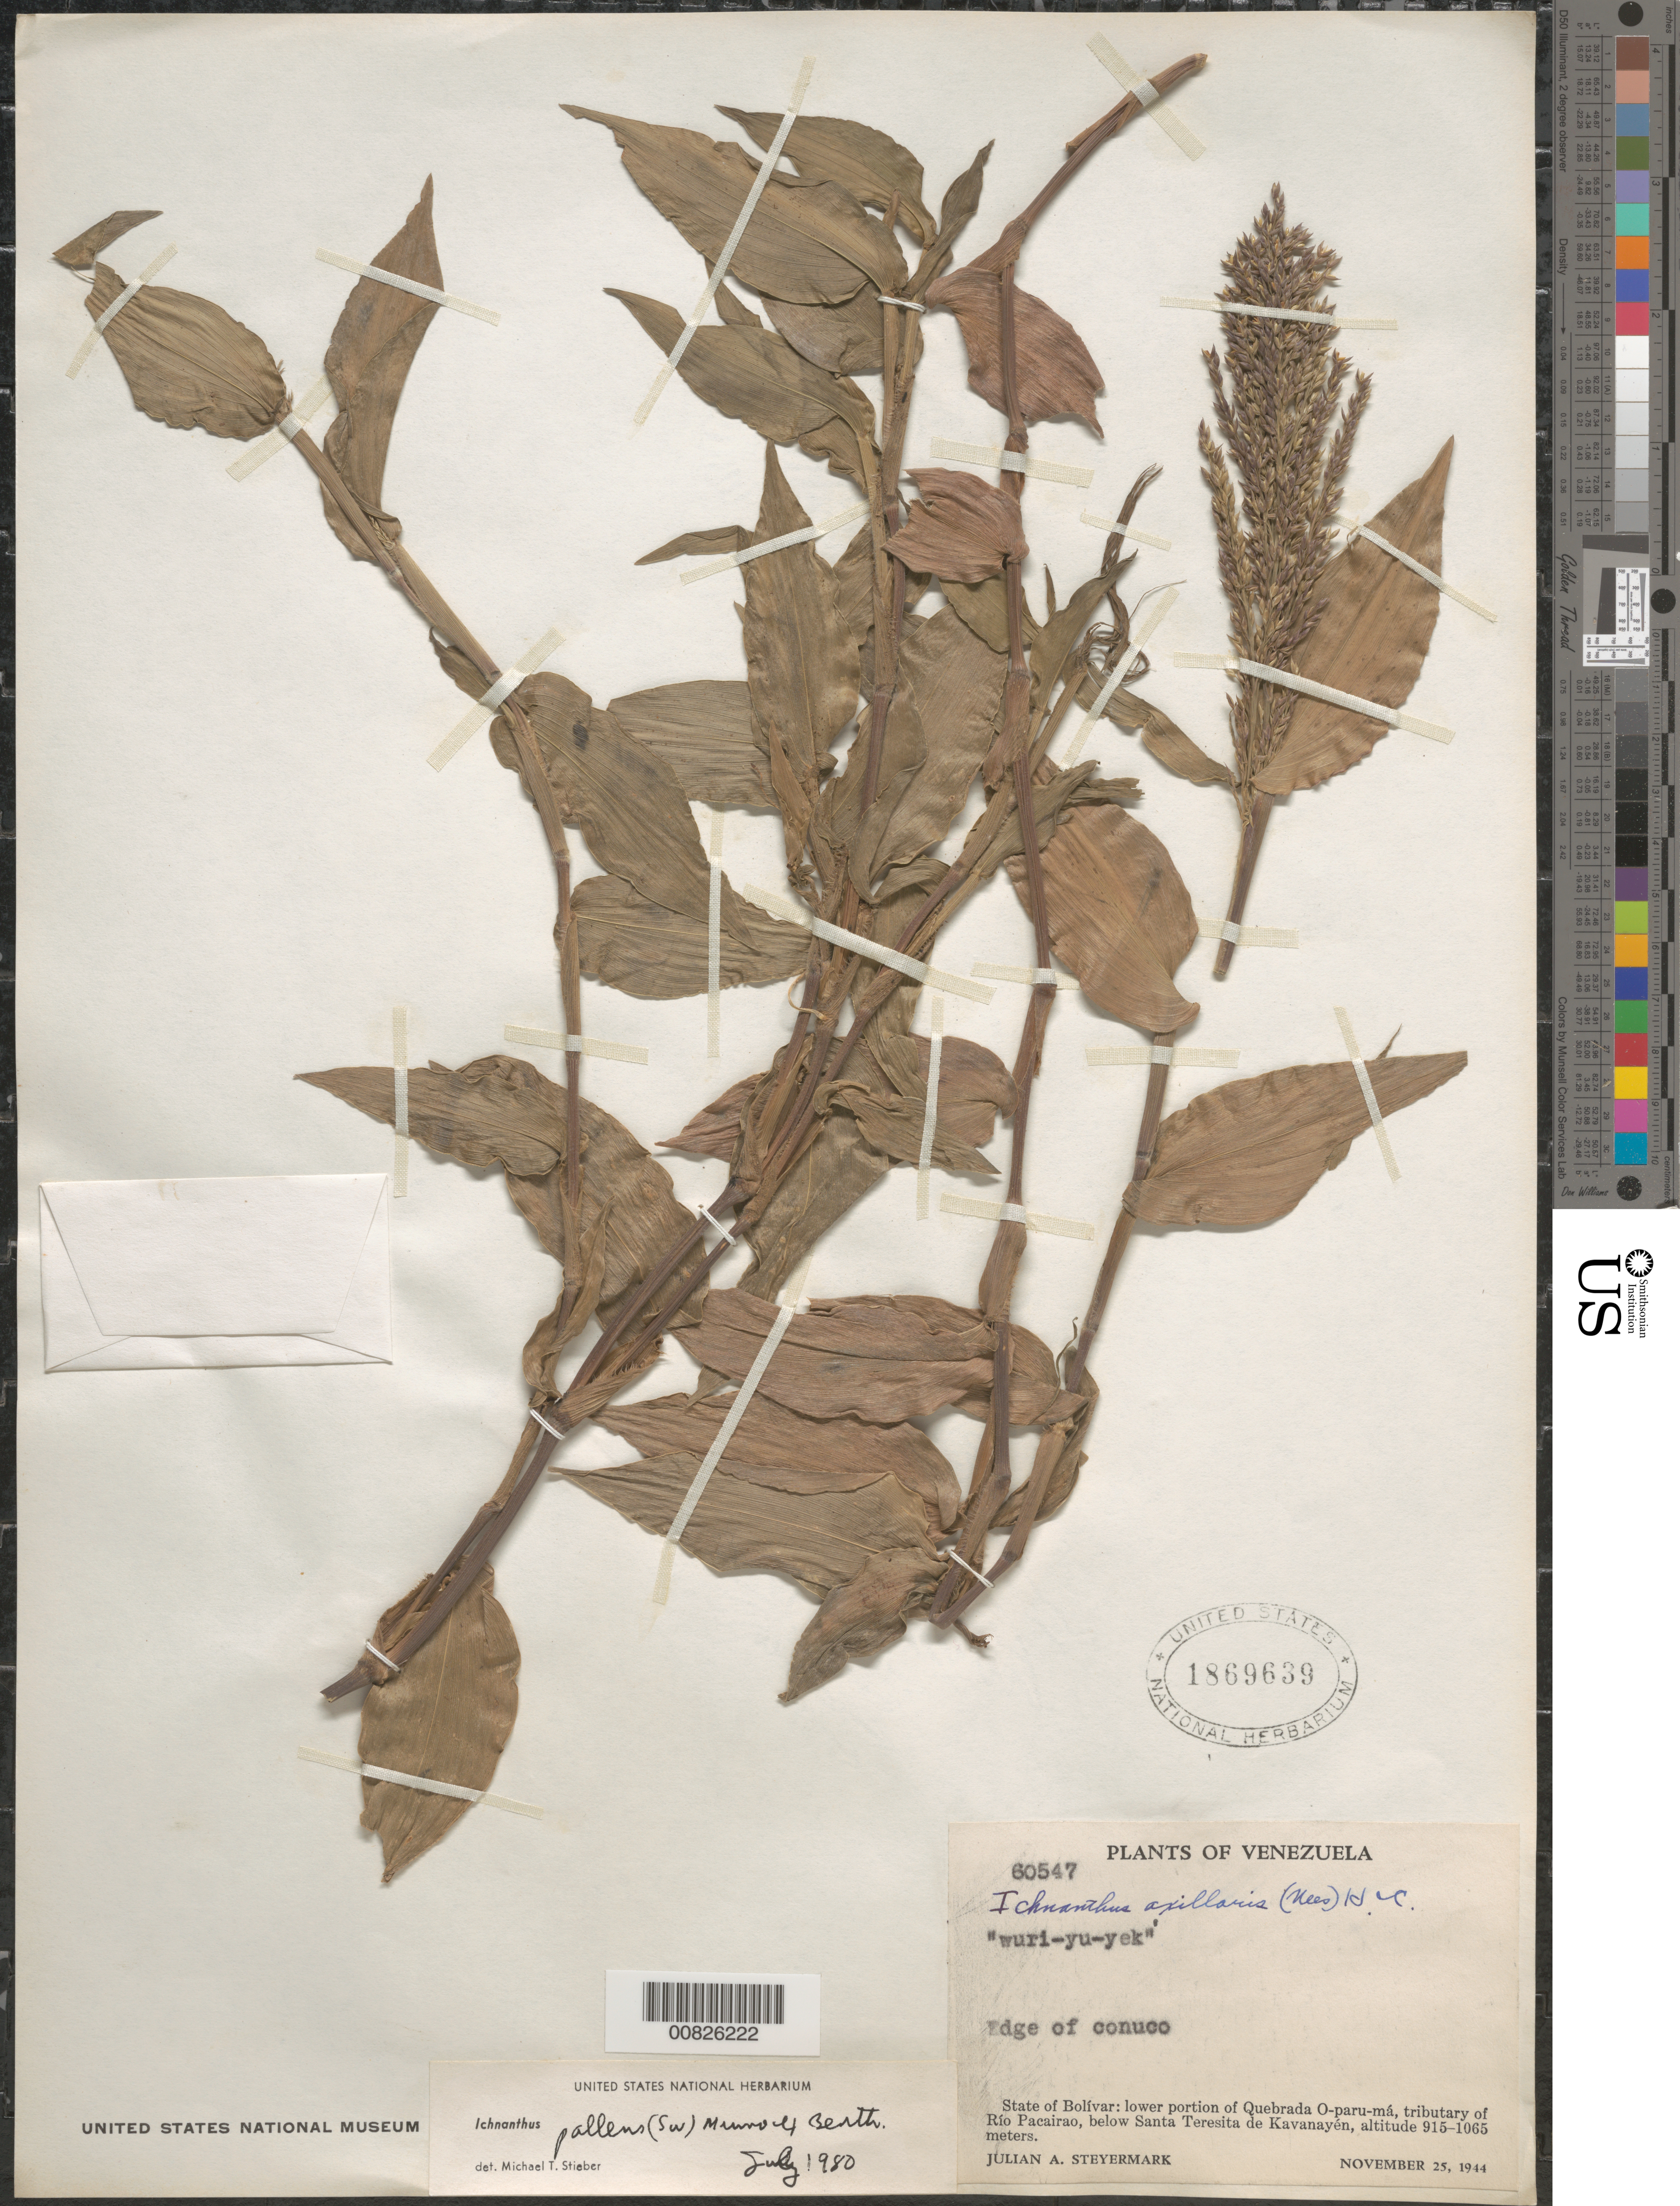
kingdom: Plantae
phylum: Tracheophyta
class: Liliopsida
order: Poales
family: Poaceae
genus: Ichnanthus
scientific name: Ichnanthus pallens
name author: (Sw.) Munro ex Benth.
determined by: Stieber, M. T.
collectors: J. Steyermark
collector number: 60547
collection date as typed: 25-Nov-44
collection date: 1944-11-25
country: Venezuela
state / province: Bolívar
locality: Quebrada O-paru-má, trib. of Río Pacairao, below Santa Teresita de Kavanayén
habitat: Edge of conuco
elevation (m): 915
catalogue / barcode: US 1869639